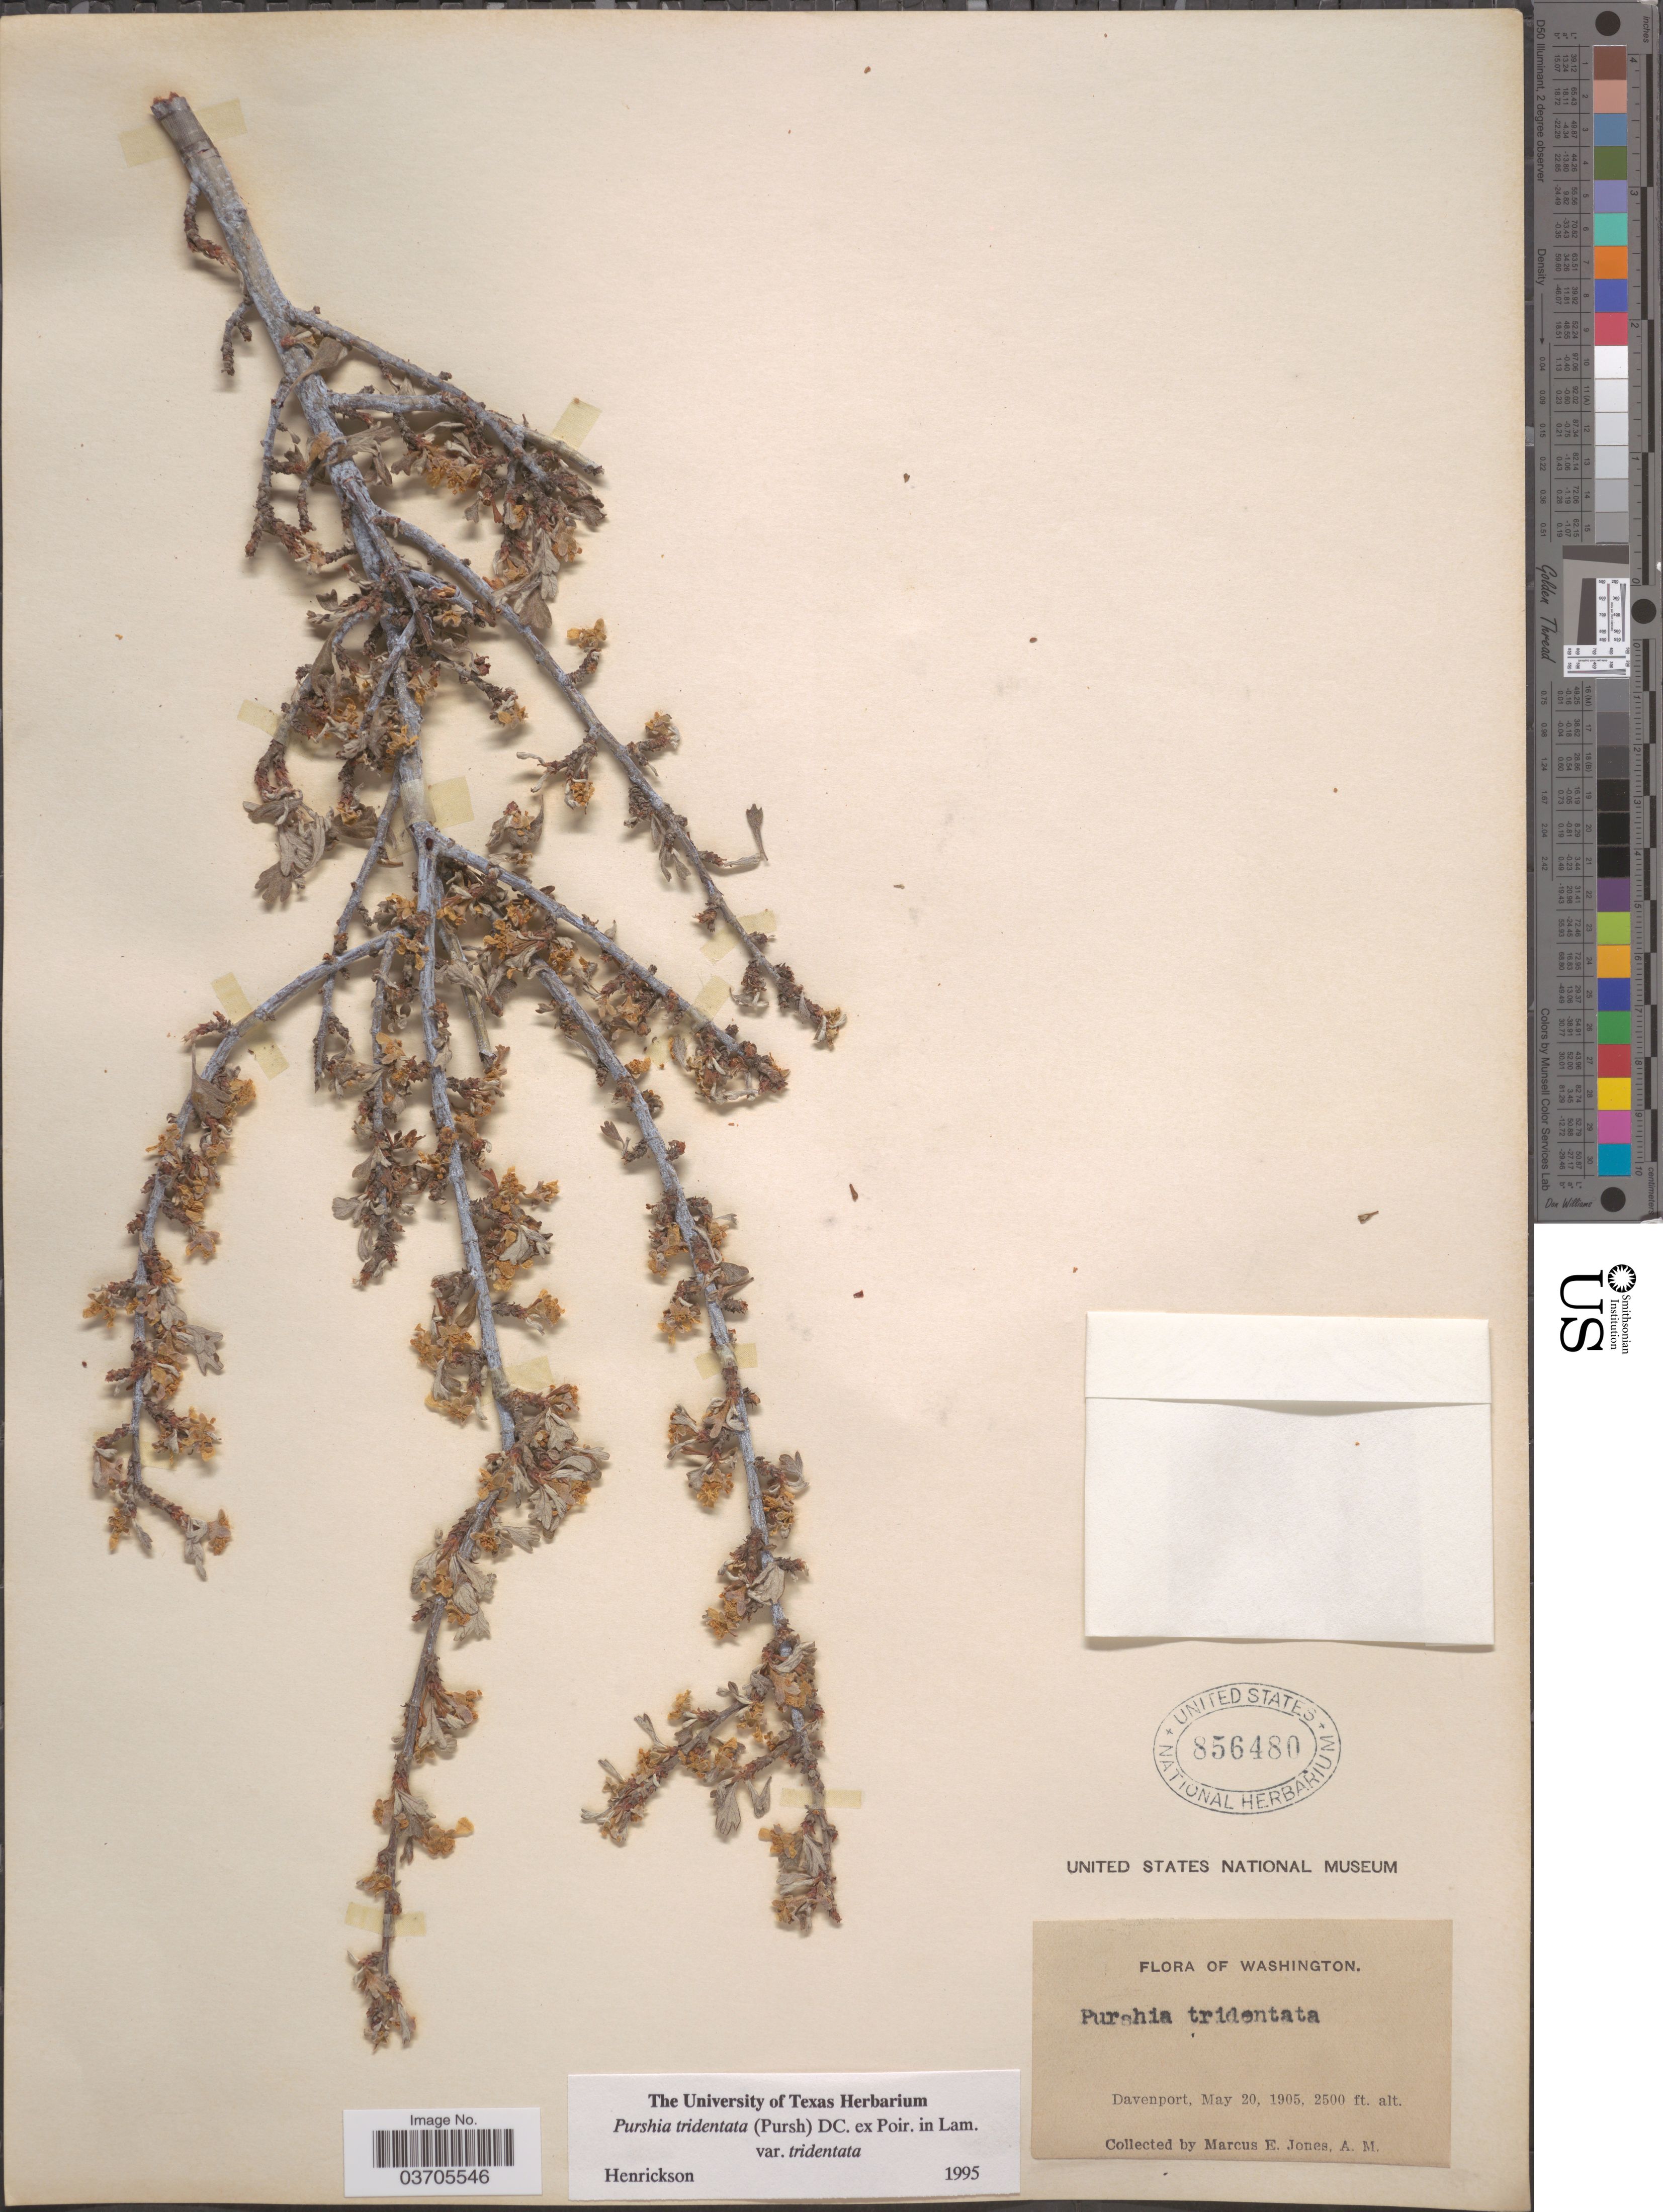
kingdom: Plantae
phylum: Tracheophyta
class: Magnoliopsida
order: Rosales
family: Rosaceae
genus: Purshia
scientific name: Purshia tridentata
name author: (Pursh) DC.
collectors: M. E. Jones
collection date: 1905-05-20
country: United States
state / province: Washington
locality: Davenport.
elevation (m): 762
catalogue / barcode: US 856480